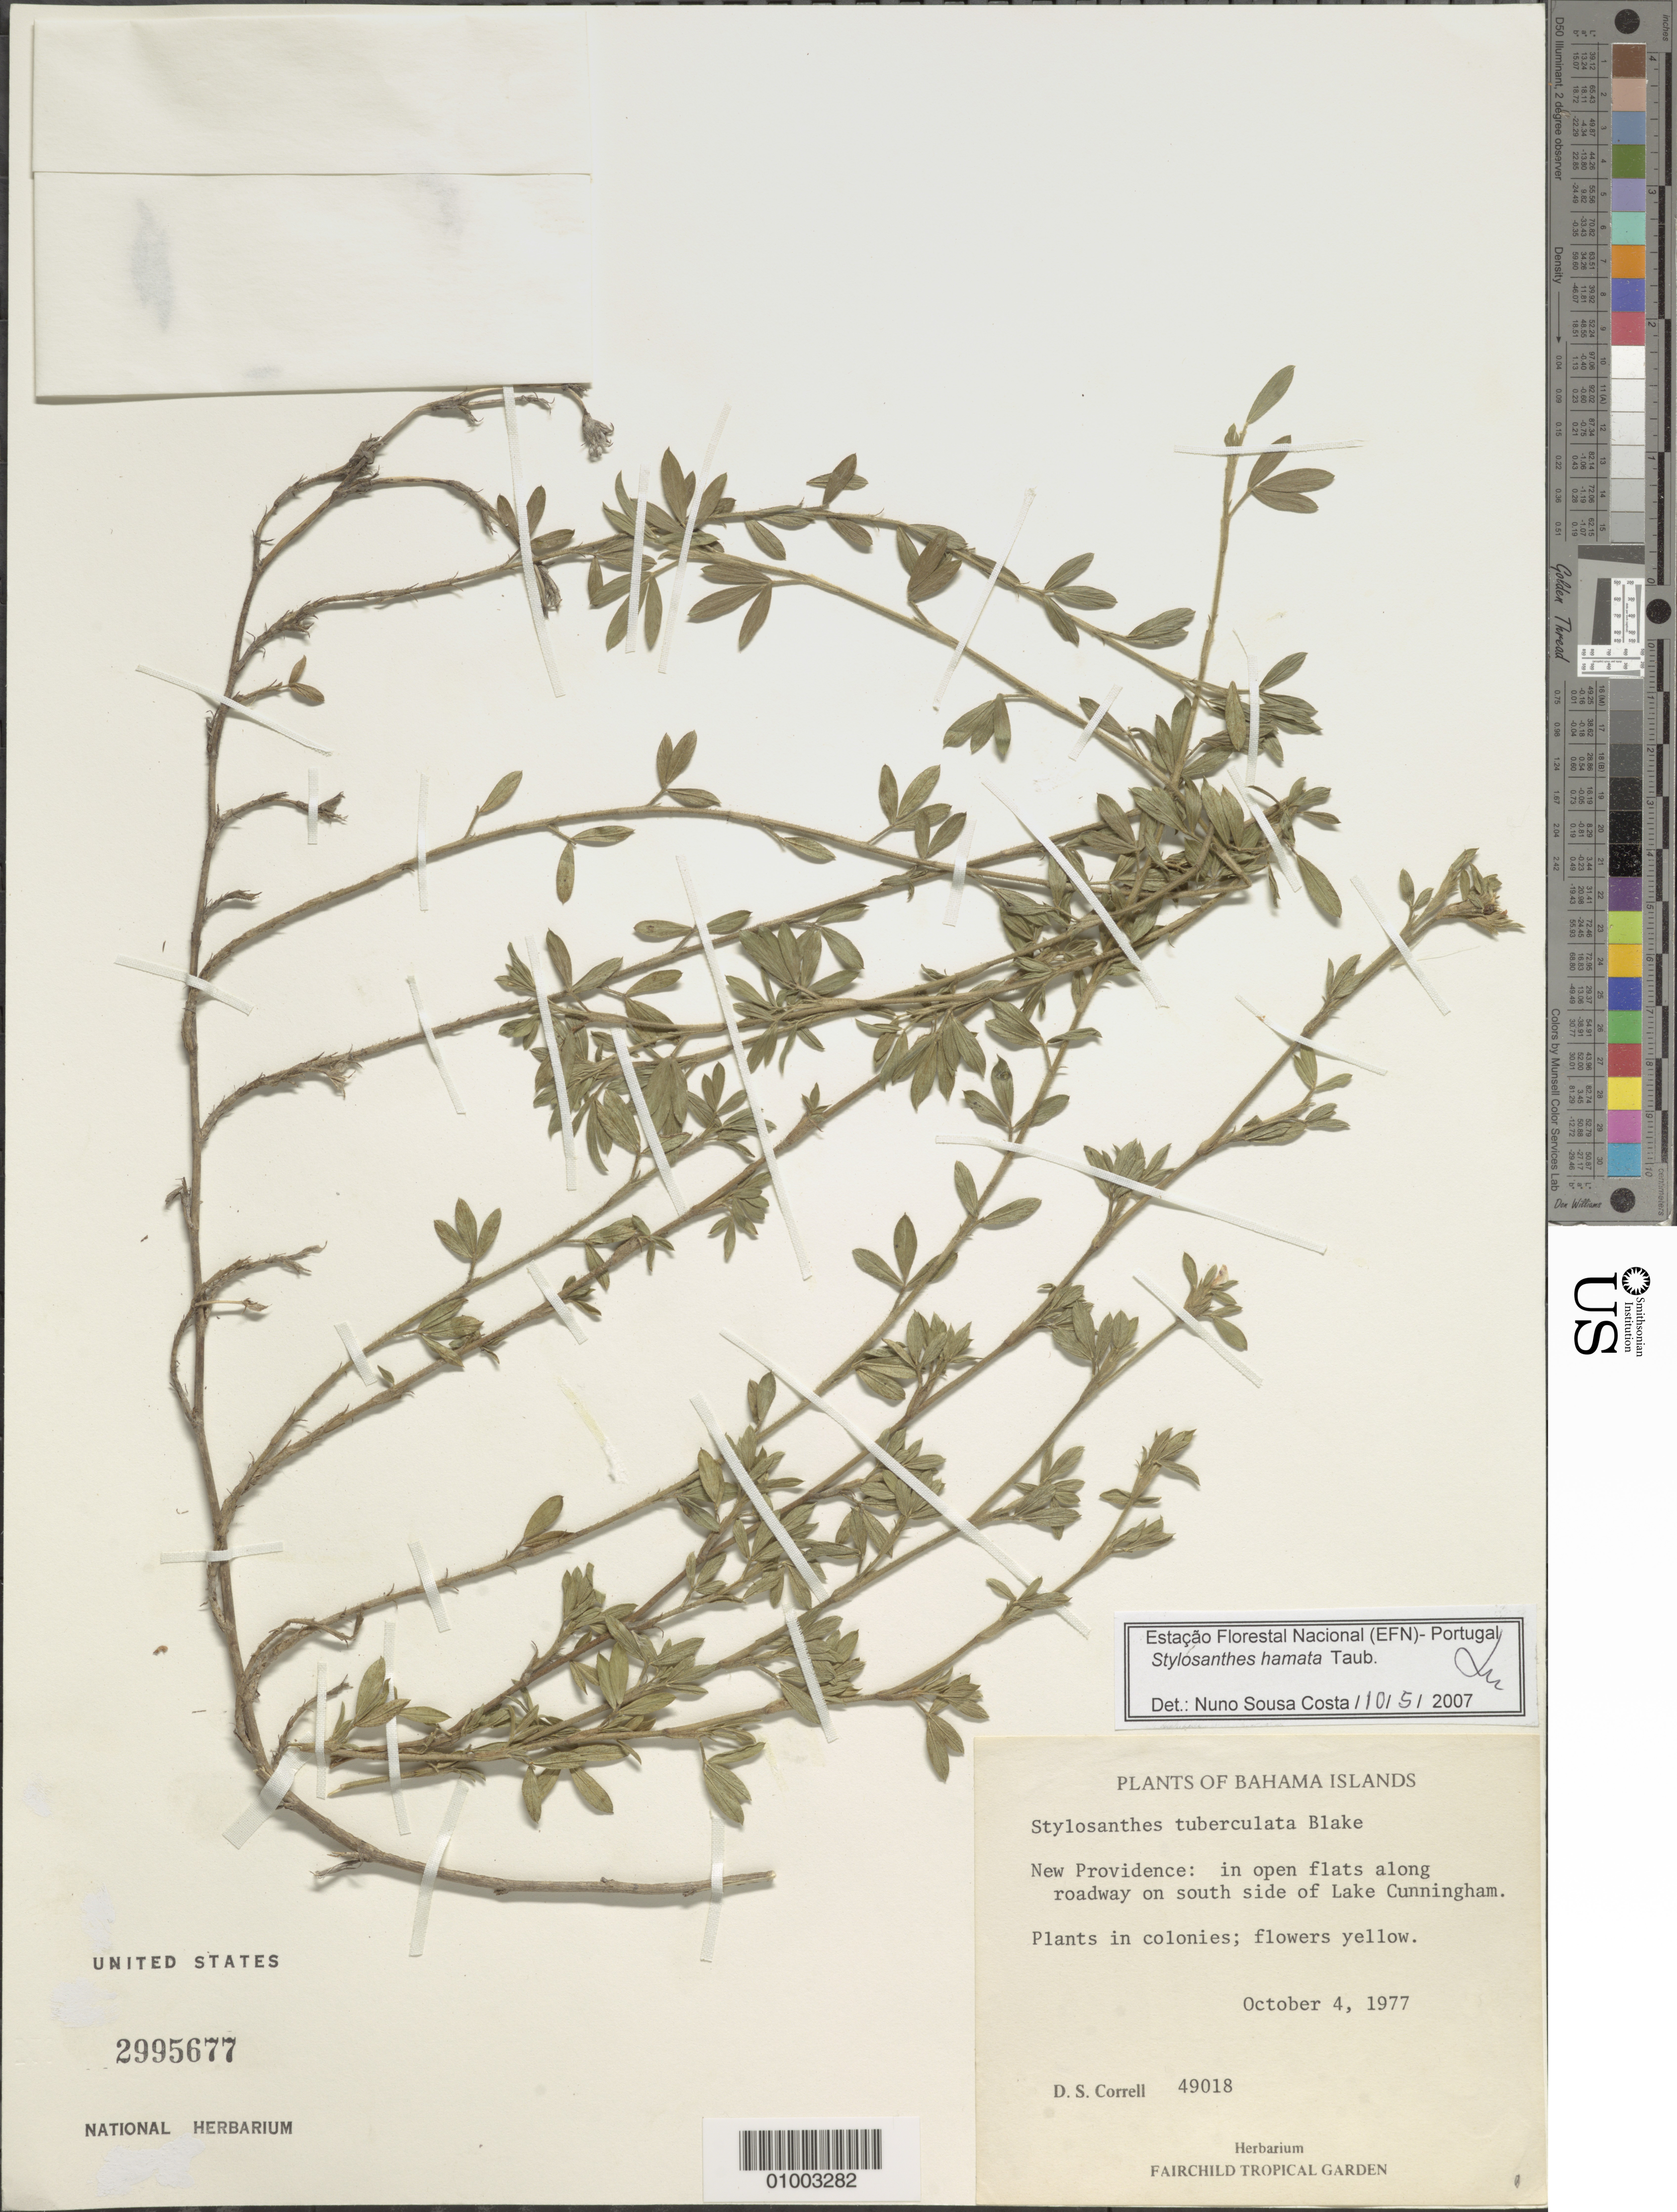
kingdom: Plantae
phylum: Tracheophyta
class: Magnoliopsida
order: Fabales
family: Fabaceae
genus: Stylosanthes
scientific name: Stylosanthes hamata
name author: (L.) Taub.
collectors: D. S. Correll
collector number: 49018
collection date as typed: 04 Oct 1977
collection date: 1977-10-04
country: Bahamas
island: New Providence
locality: Open flats along roadway on south side of Lake cunningham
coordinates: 0 N, 0 E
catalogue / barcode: US 2995677